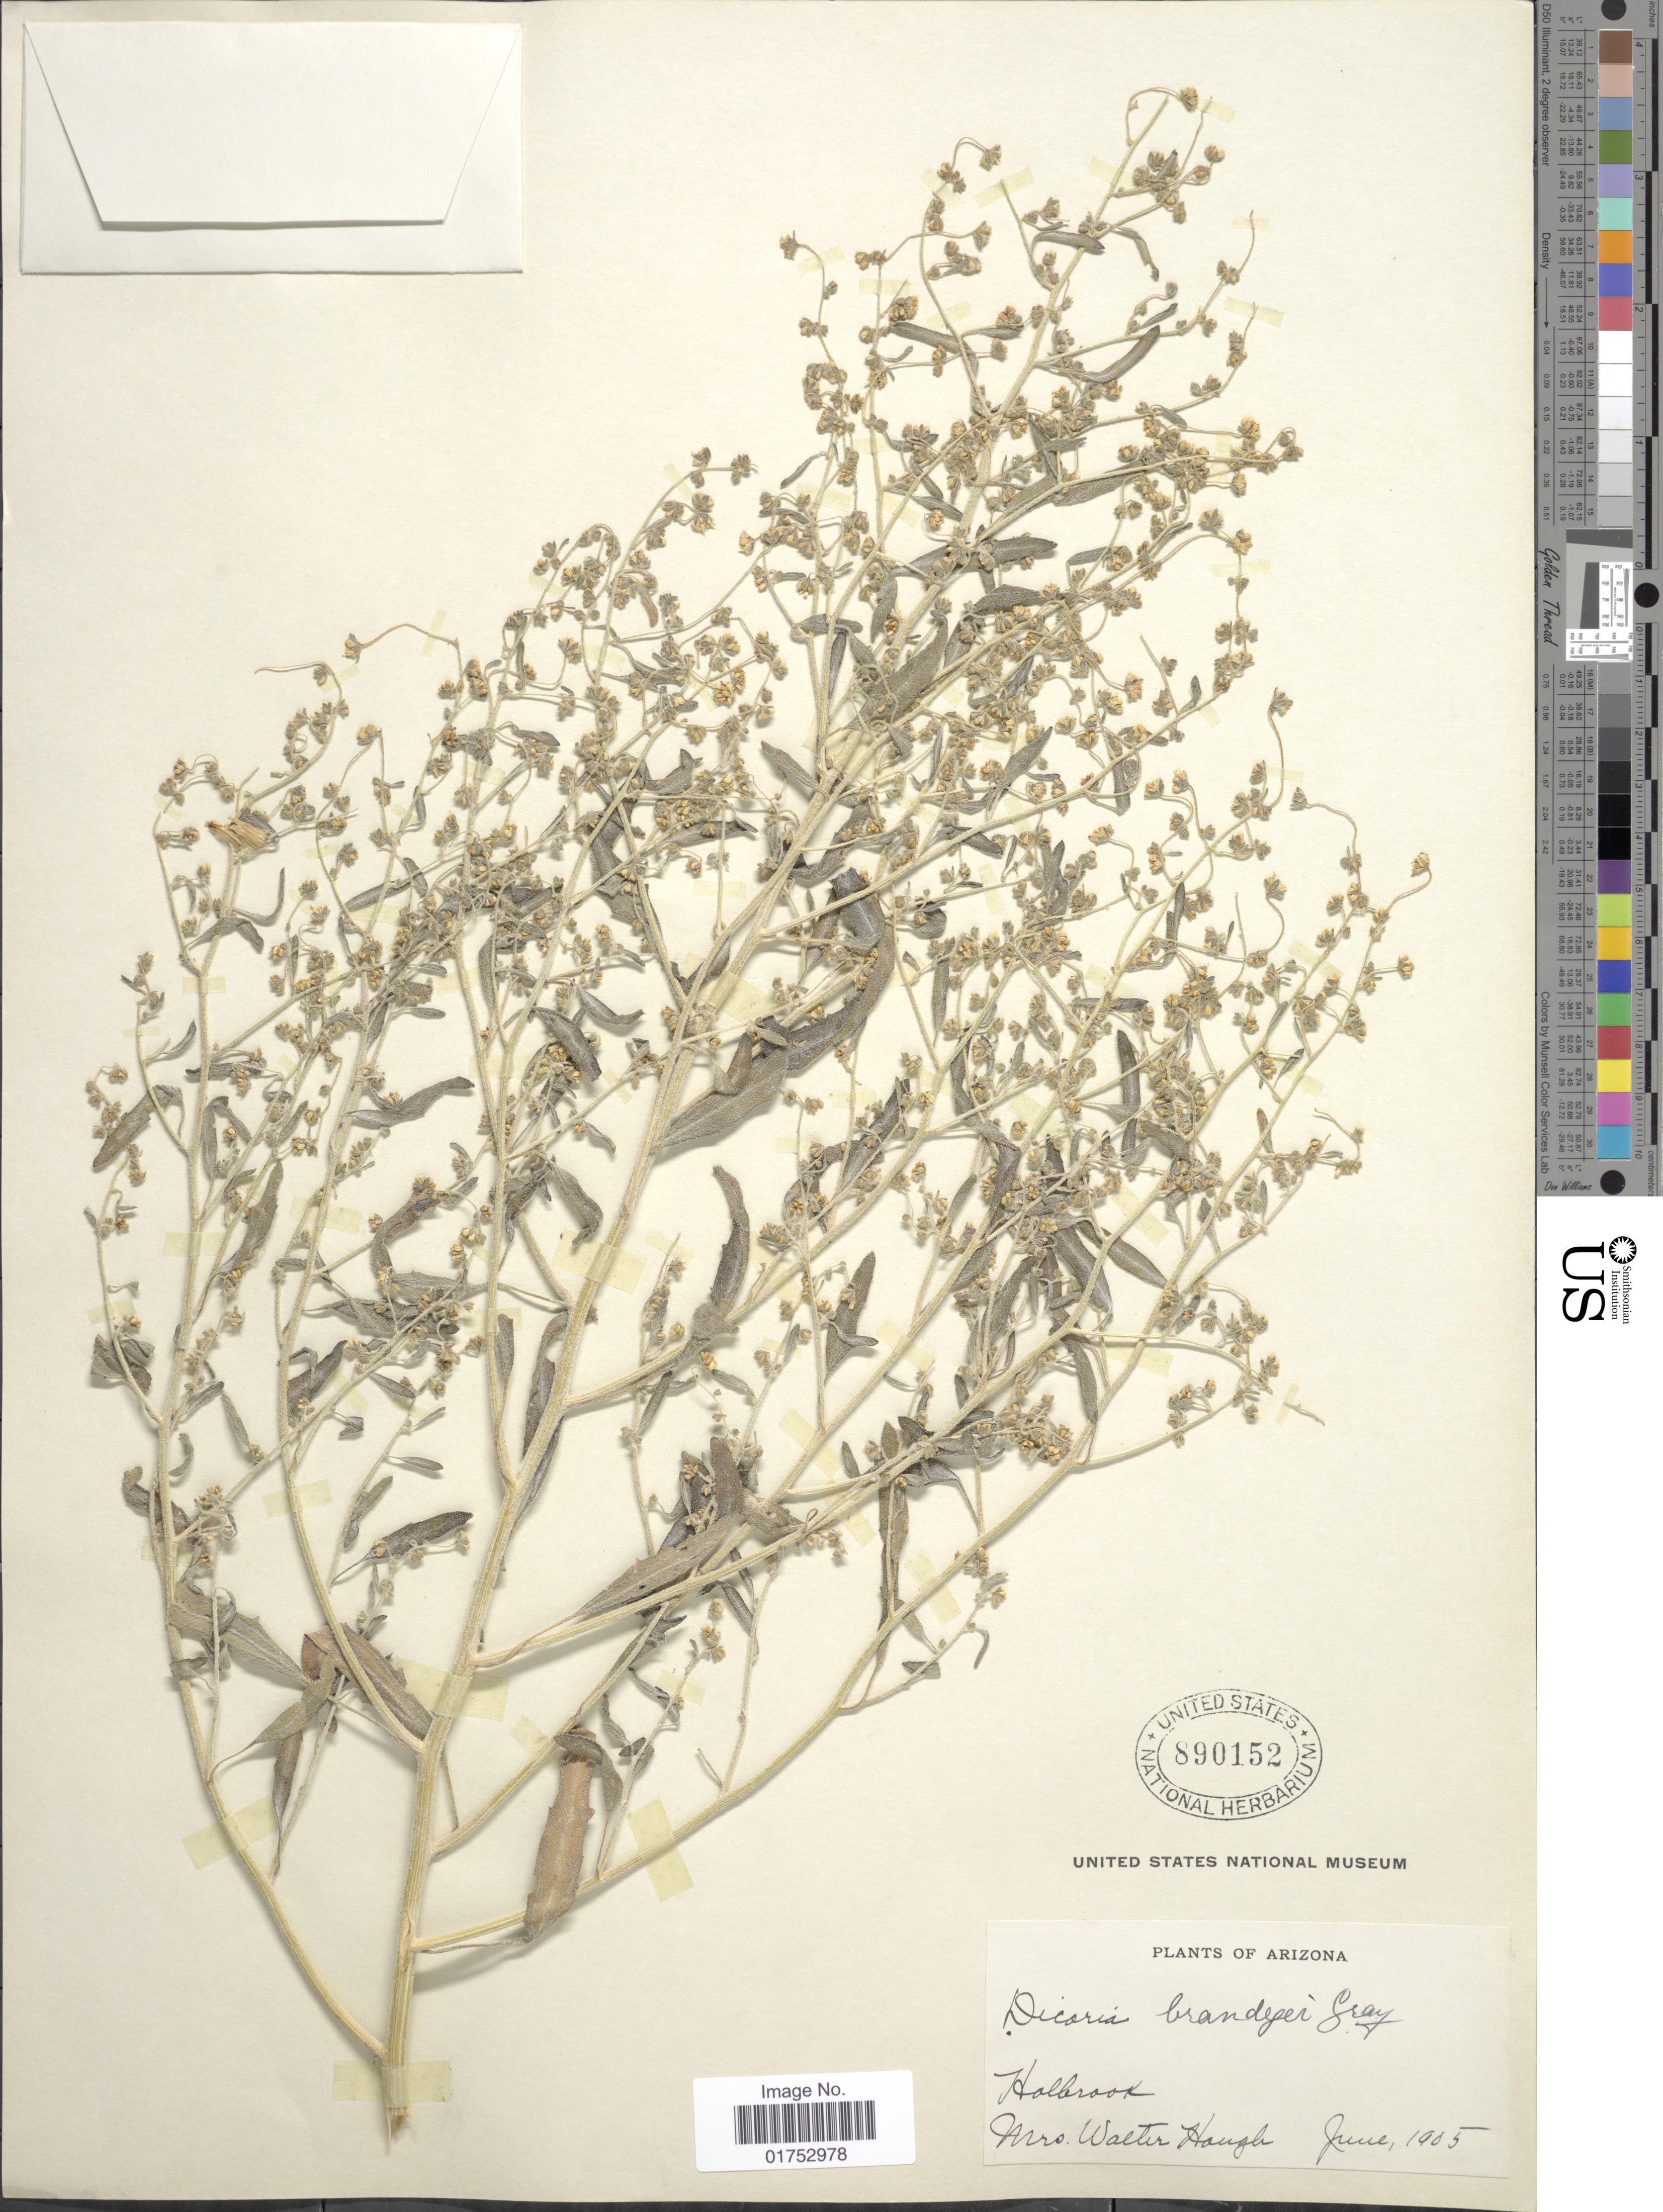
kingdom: Plantae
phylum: Tracheophyta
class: Magnoliopsida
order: Asterales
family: Asteraceae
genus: Dicoria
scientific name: Dicoria brandegeei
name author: A. Gray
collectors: W. Haugh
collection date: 1905-06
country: United States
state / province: Arizona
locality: Holbrook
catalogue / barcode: US 890152